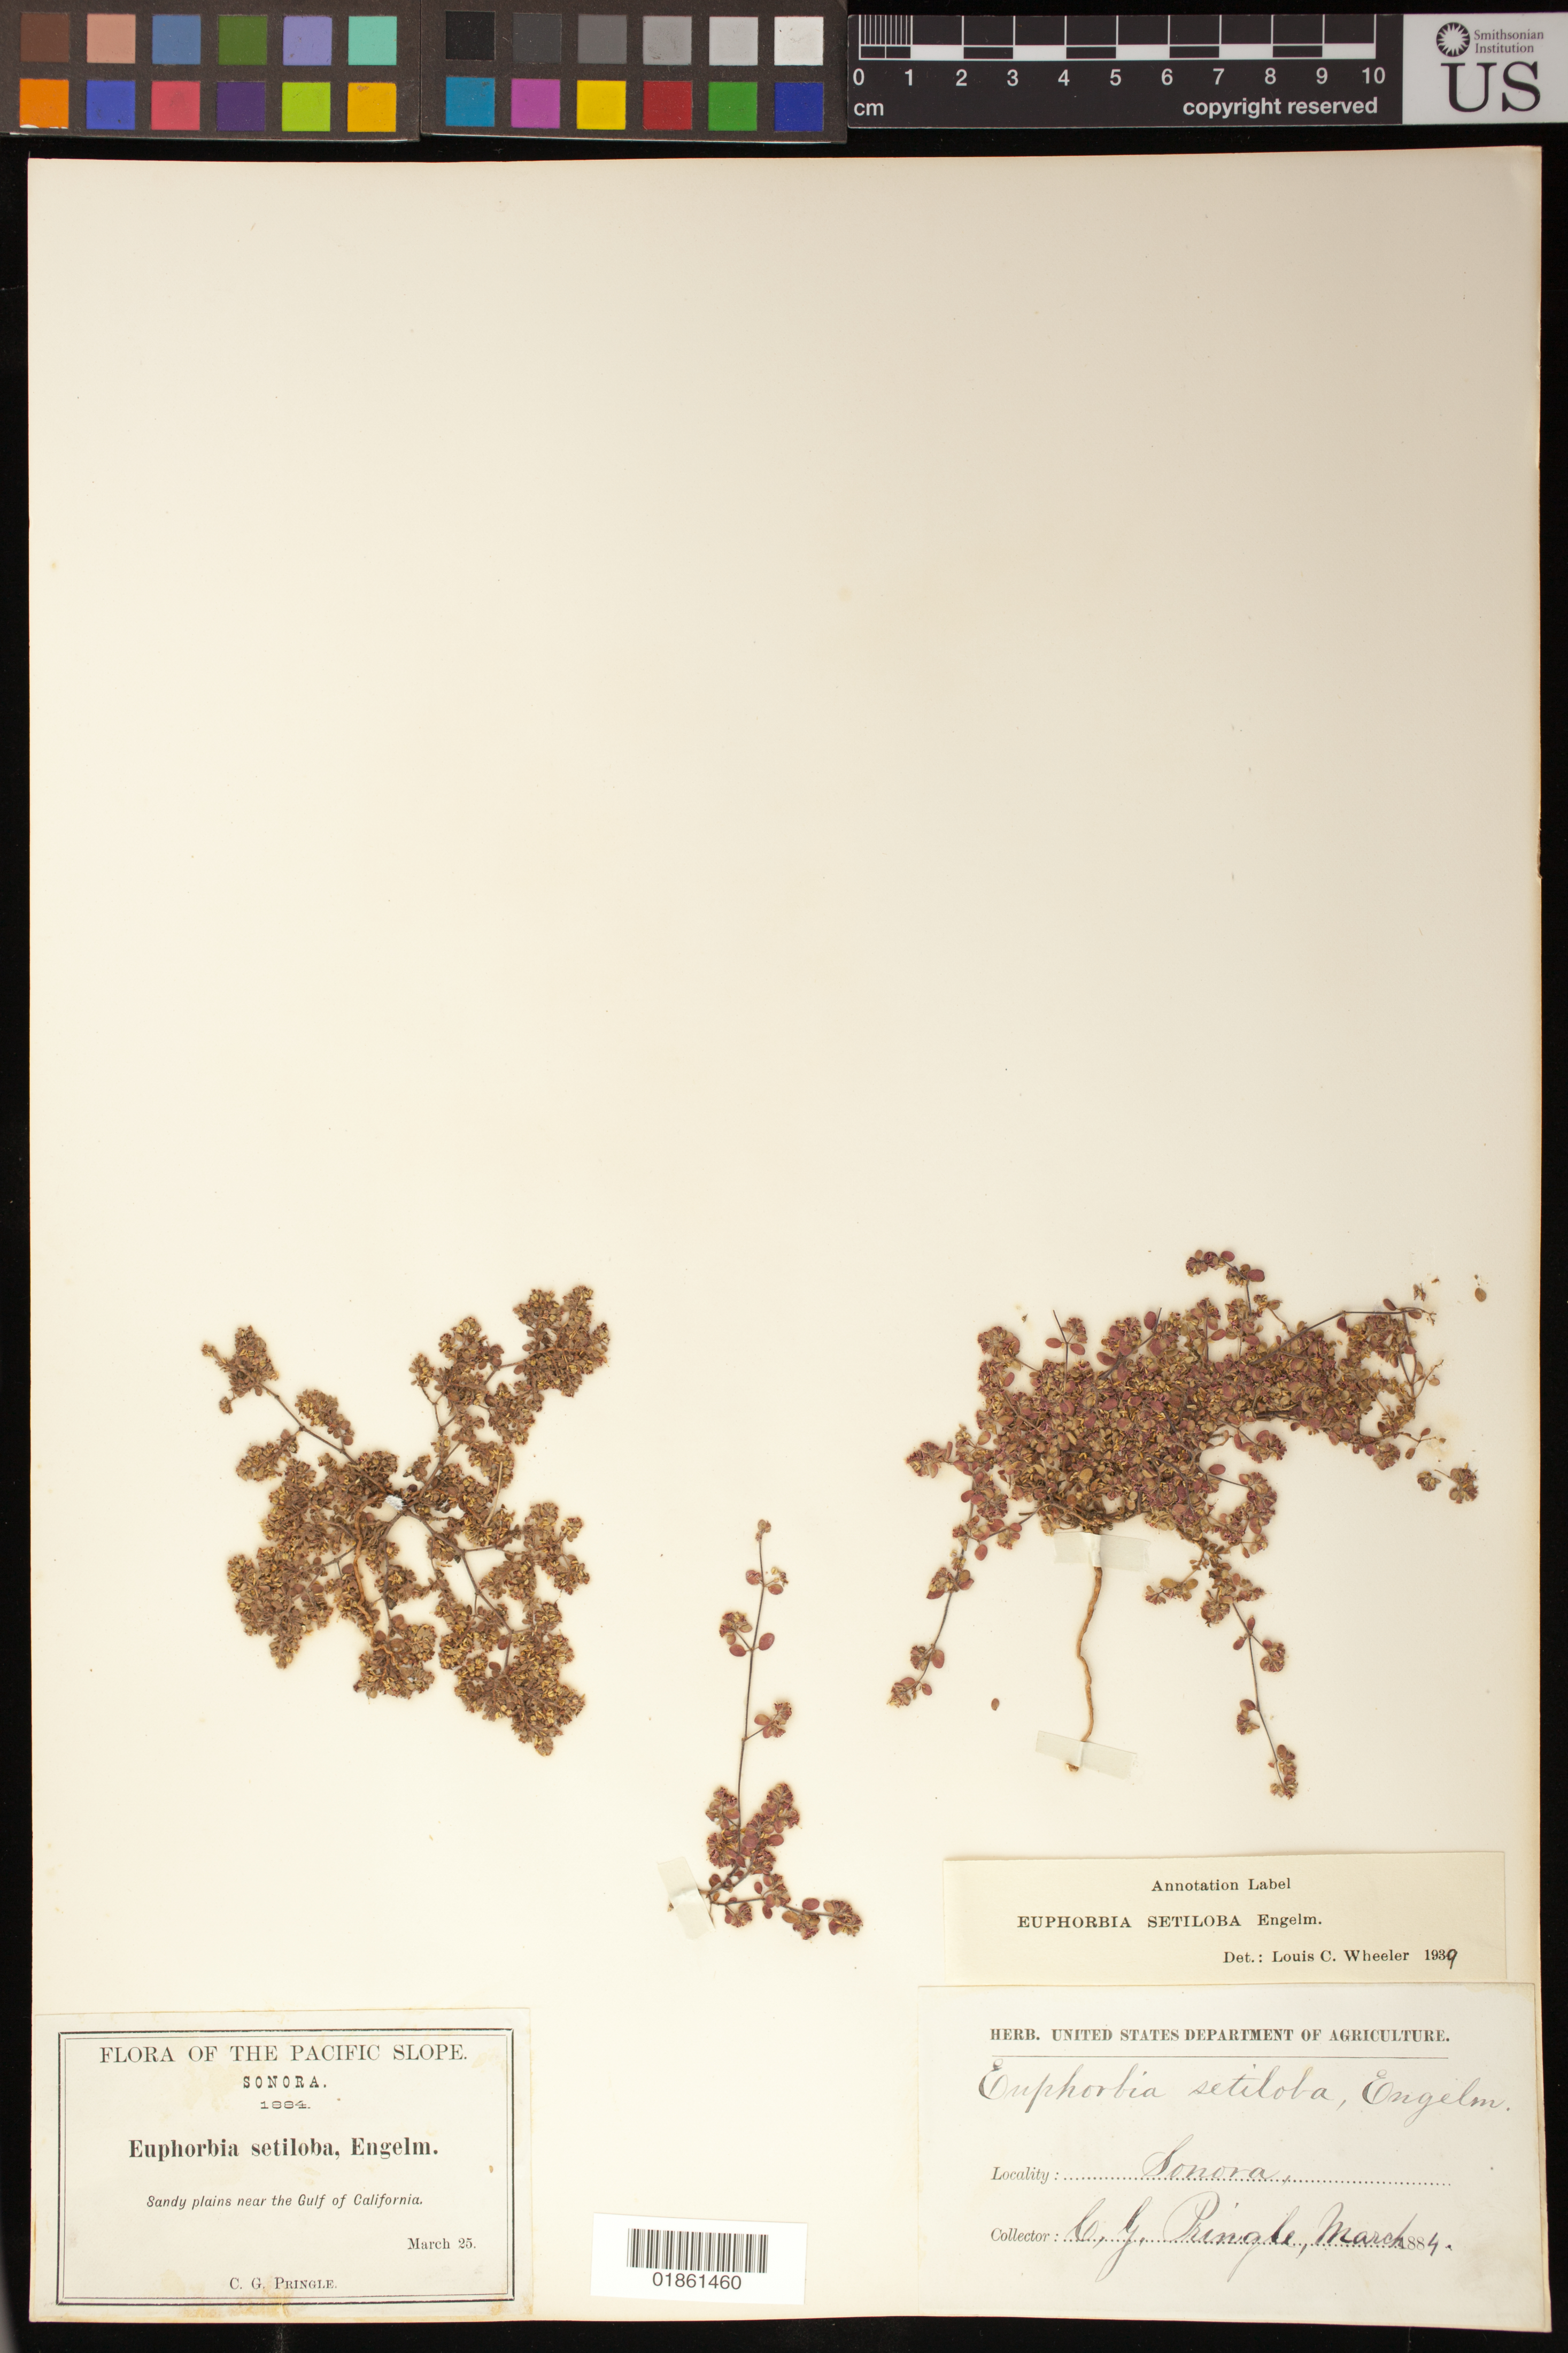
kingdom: Plantae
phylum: Tracheophyta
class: Magnoliopsida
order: Malpighiales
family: Euphorbiaceae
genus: Euphorbia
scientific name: Euphorbia setiloba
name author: Engelm.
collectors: C. G. Pringle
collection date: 1884-03-25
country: Mexico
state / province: Sonora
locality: Sandy plains near the Gulf of Califonia